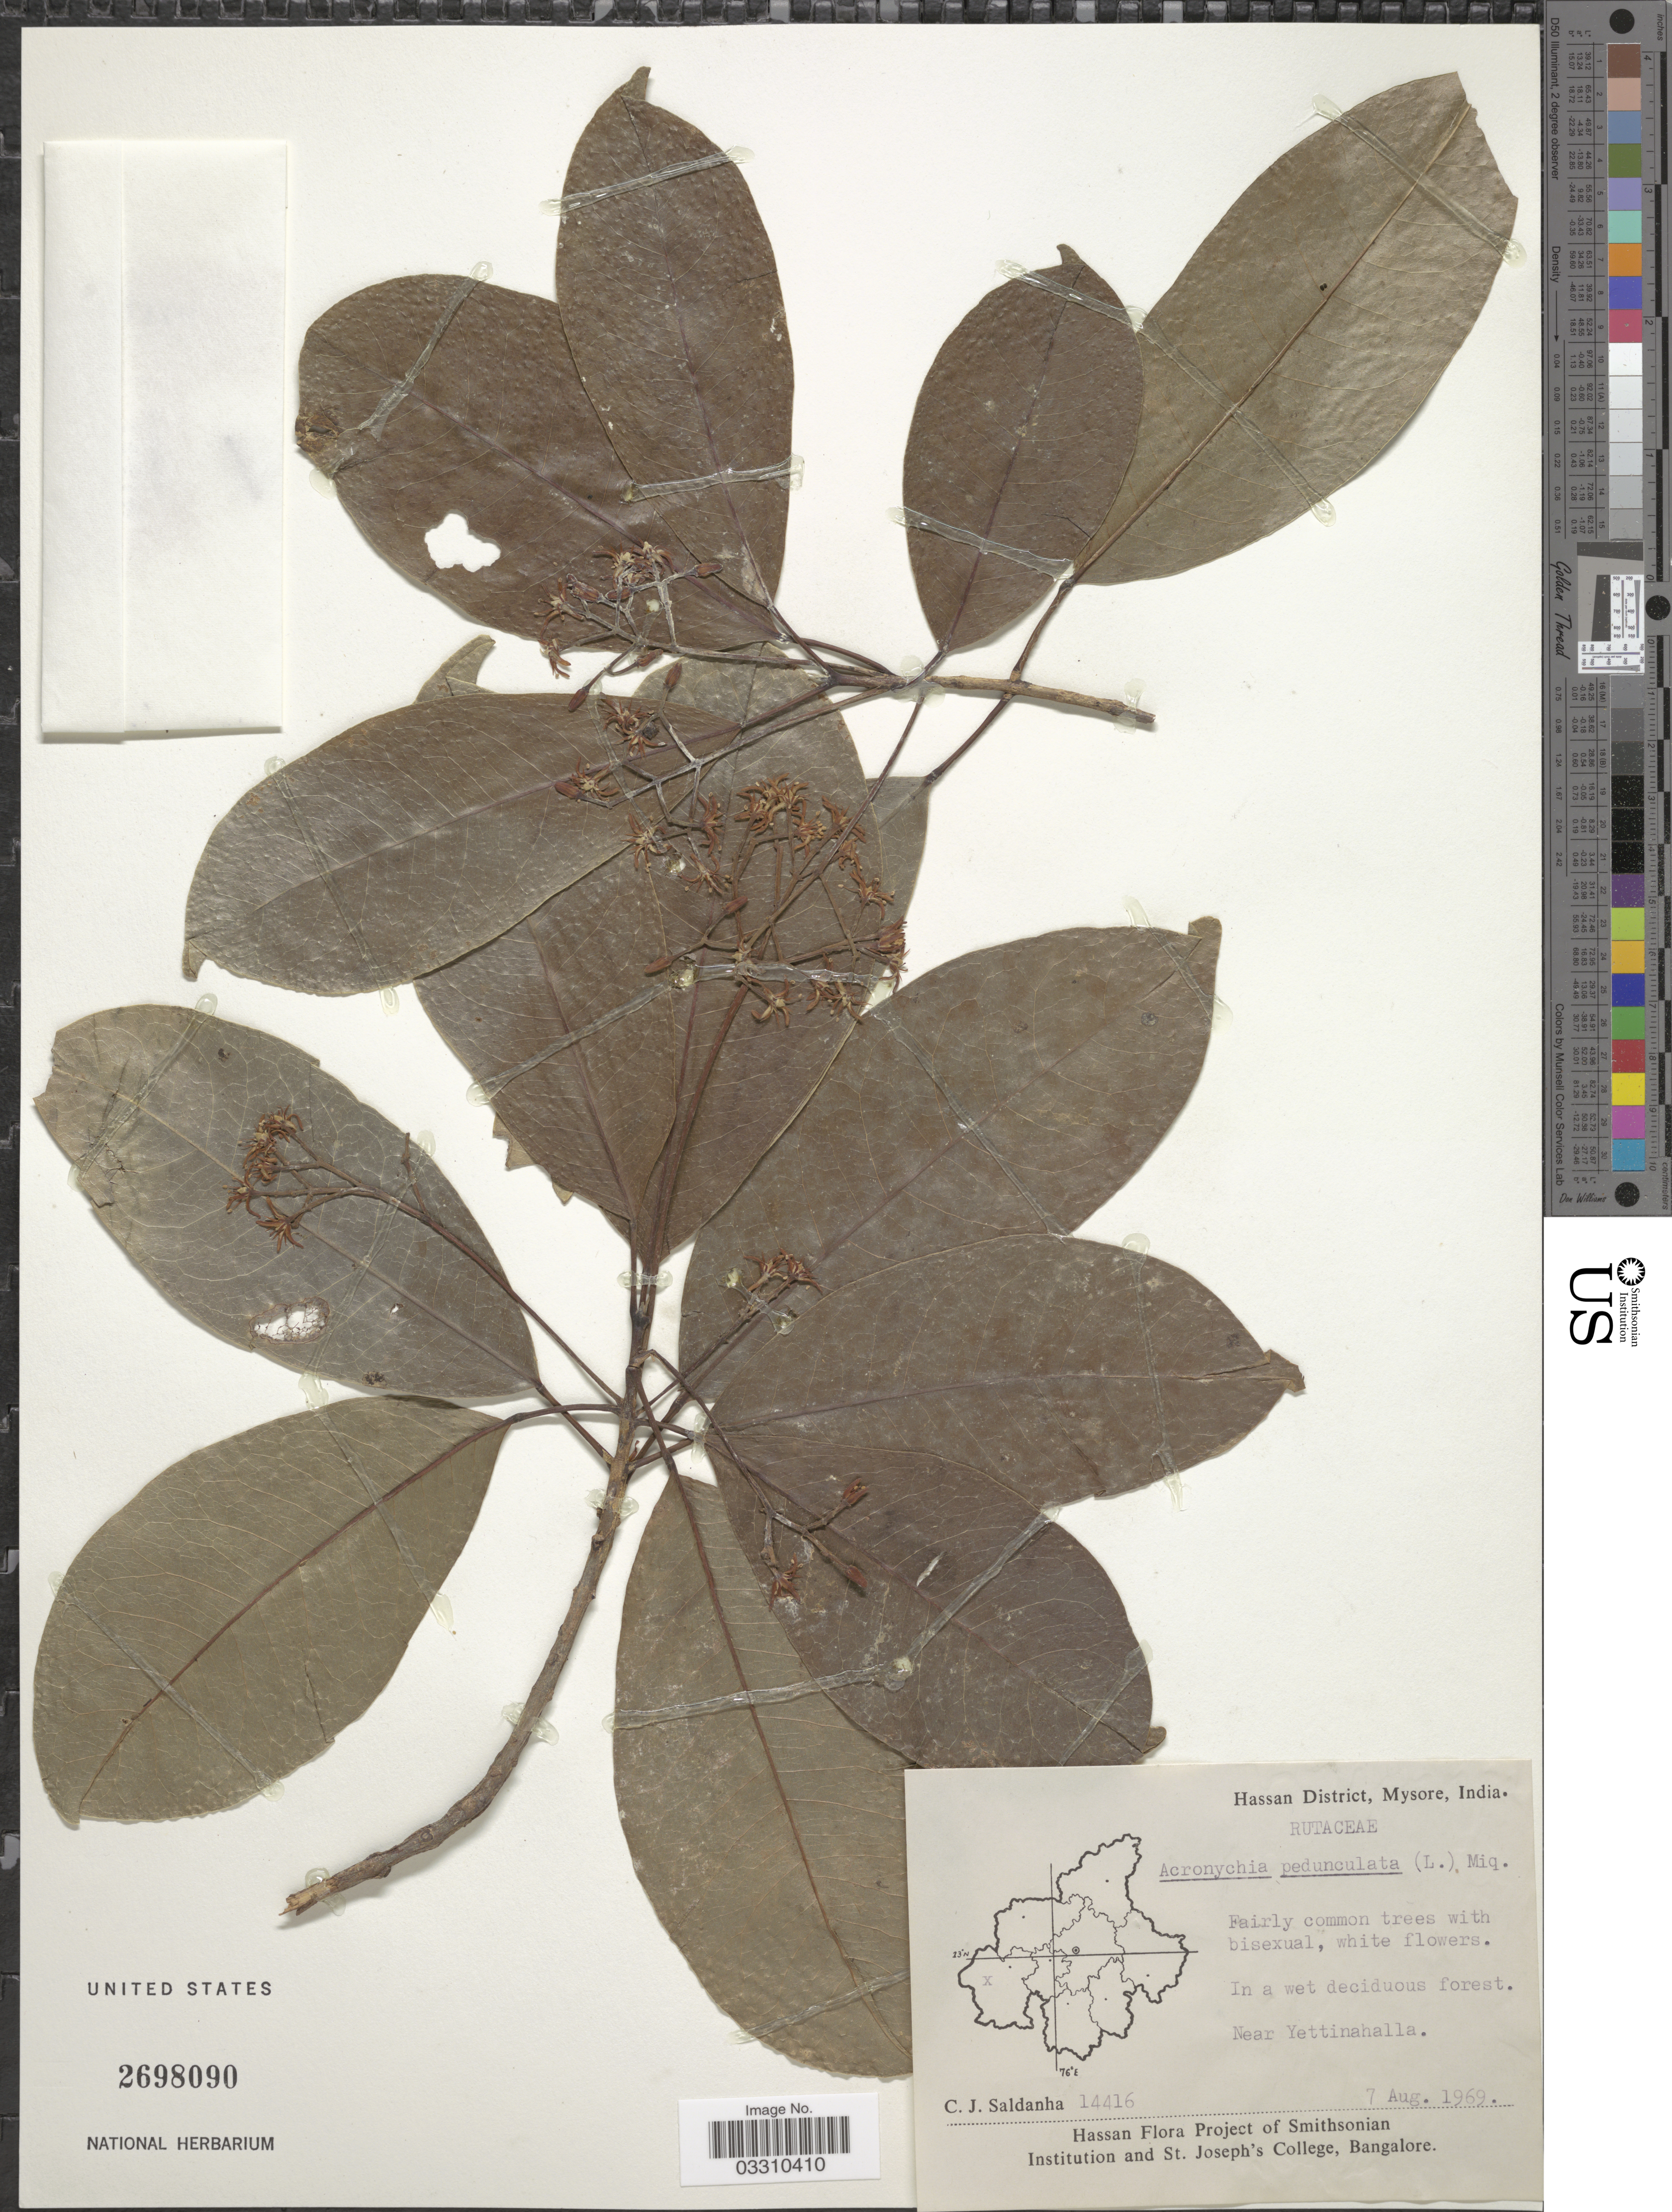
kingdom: Plantae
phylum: Tracheophyta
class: Magnoliopsida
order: Sapindales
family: Rutaceae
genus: Acronychia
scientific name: Acronychia pedunculata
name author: (L.) Miq.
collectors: C. J. Saldanha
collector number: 14416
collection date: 1969-08-07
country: India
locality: Hassan District, Mysore, Near Yettinahalla.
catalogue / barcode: US 2698090